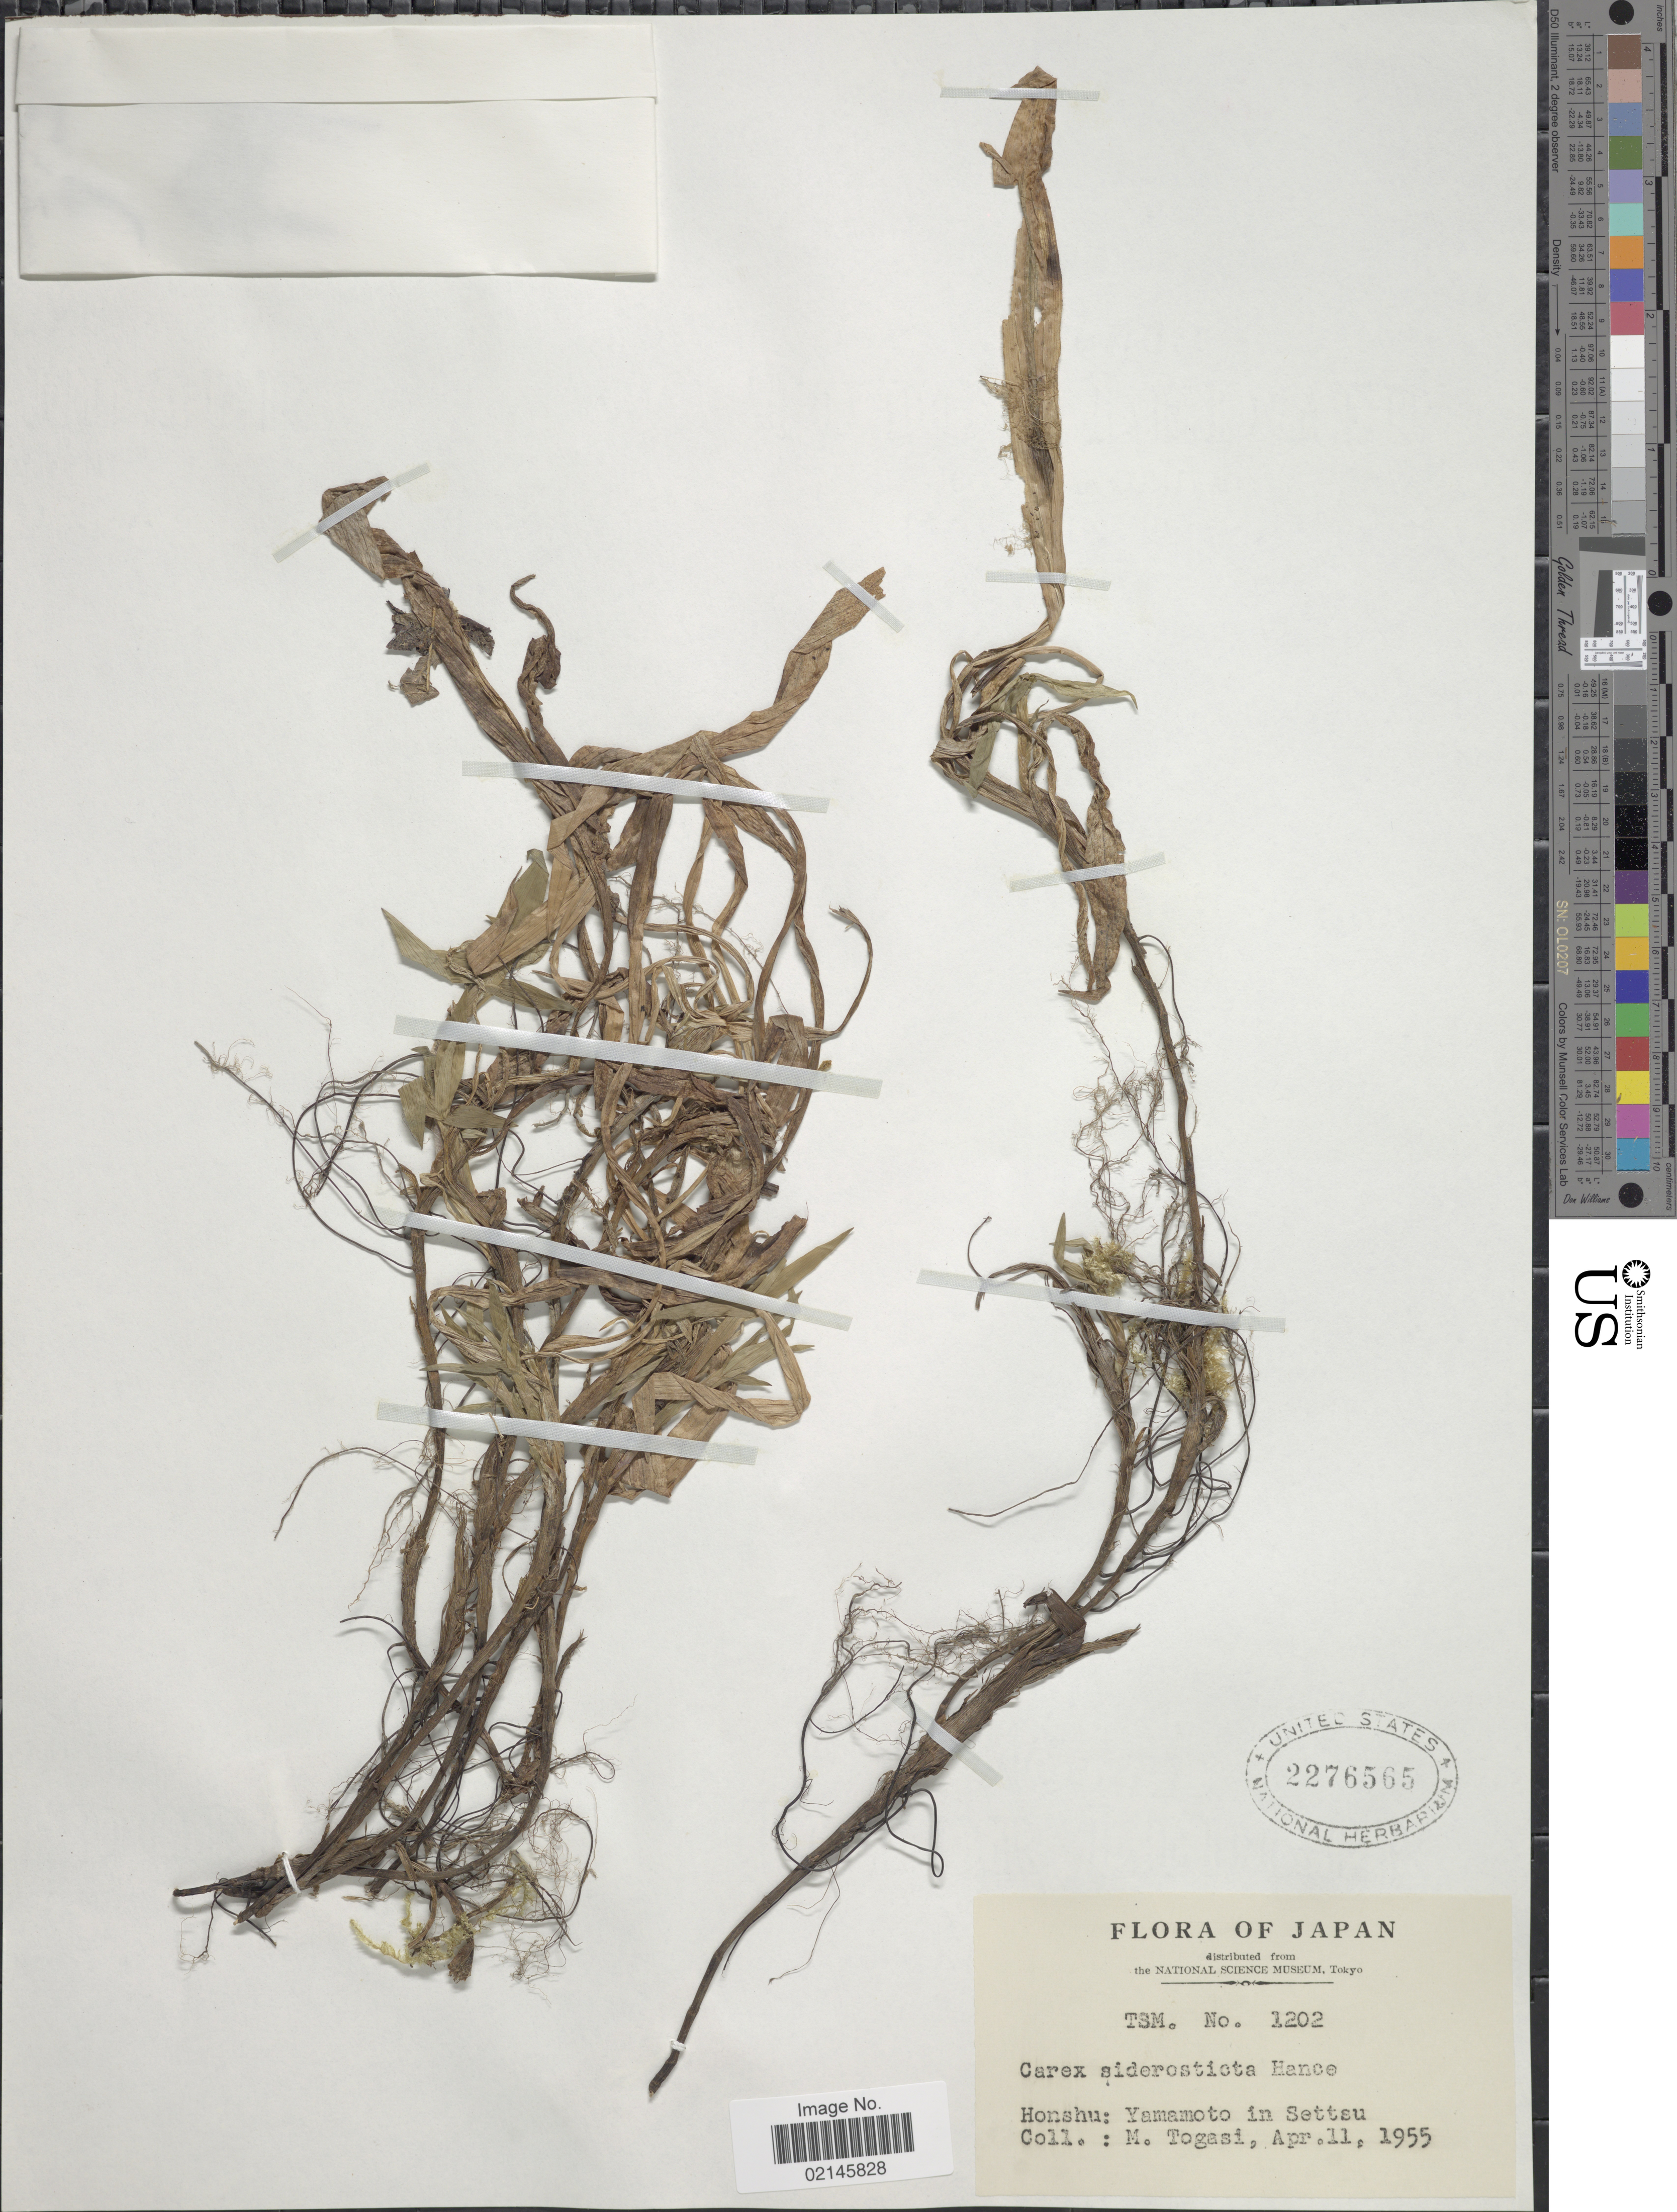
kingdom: Plantae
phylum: Tracheophyta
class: Liliopsida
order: Poales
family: Cyperaceae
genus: Carex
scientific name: Carex siderosticta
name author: Hance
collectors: M. Togasi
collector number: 1202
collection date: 1955-04-11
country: Japan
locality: Honshu: Yamamoto in Settsu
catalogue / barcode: US 2276565